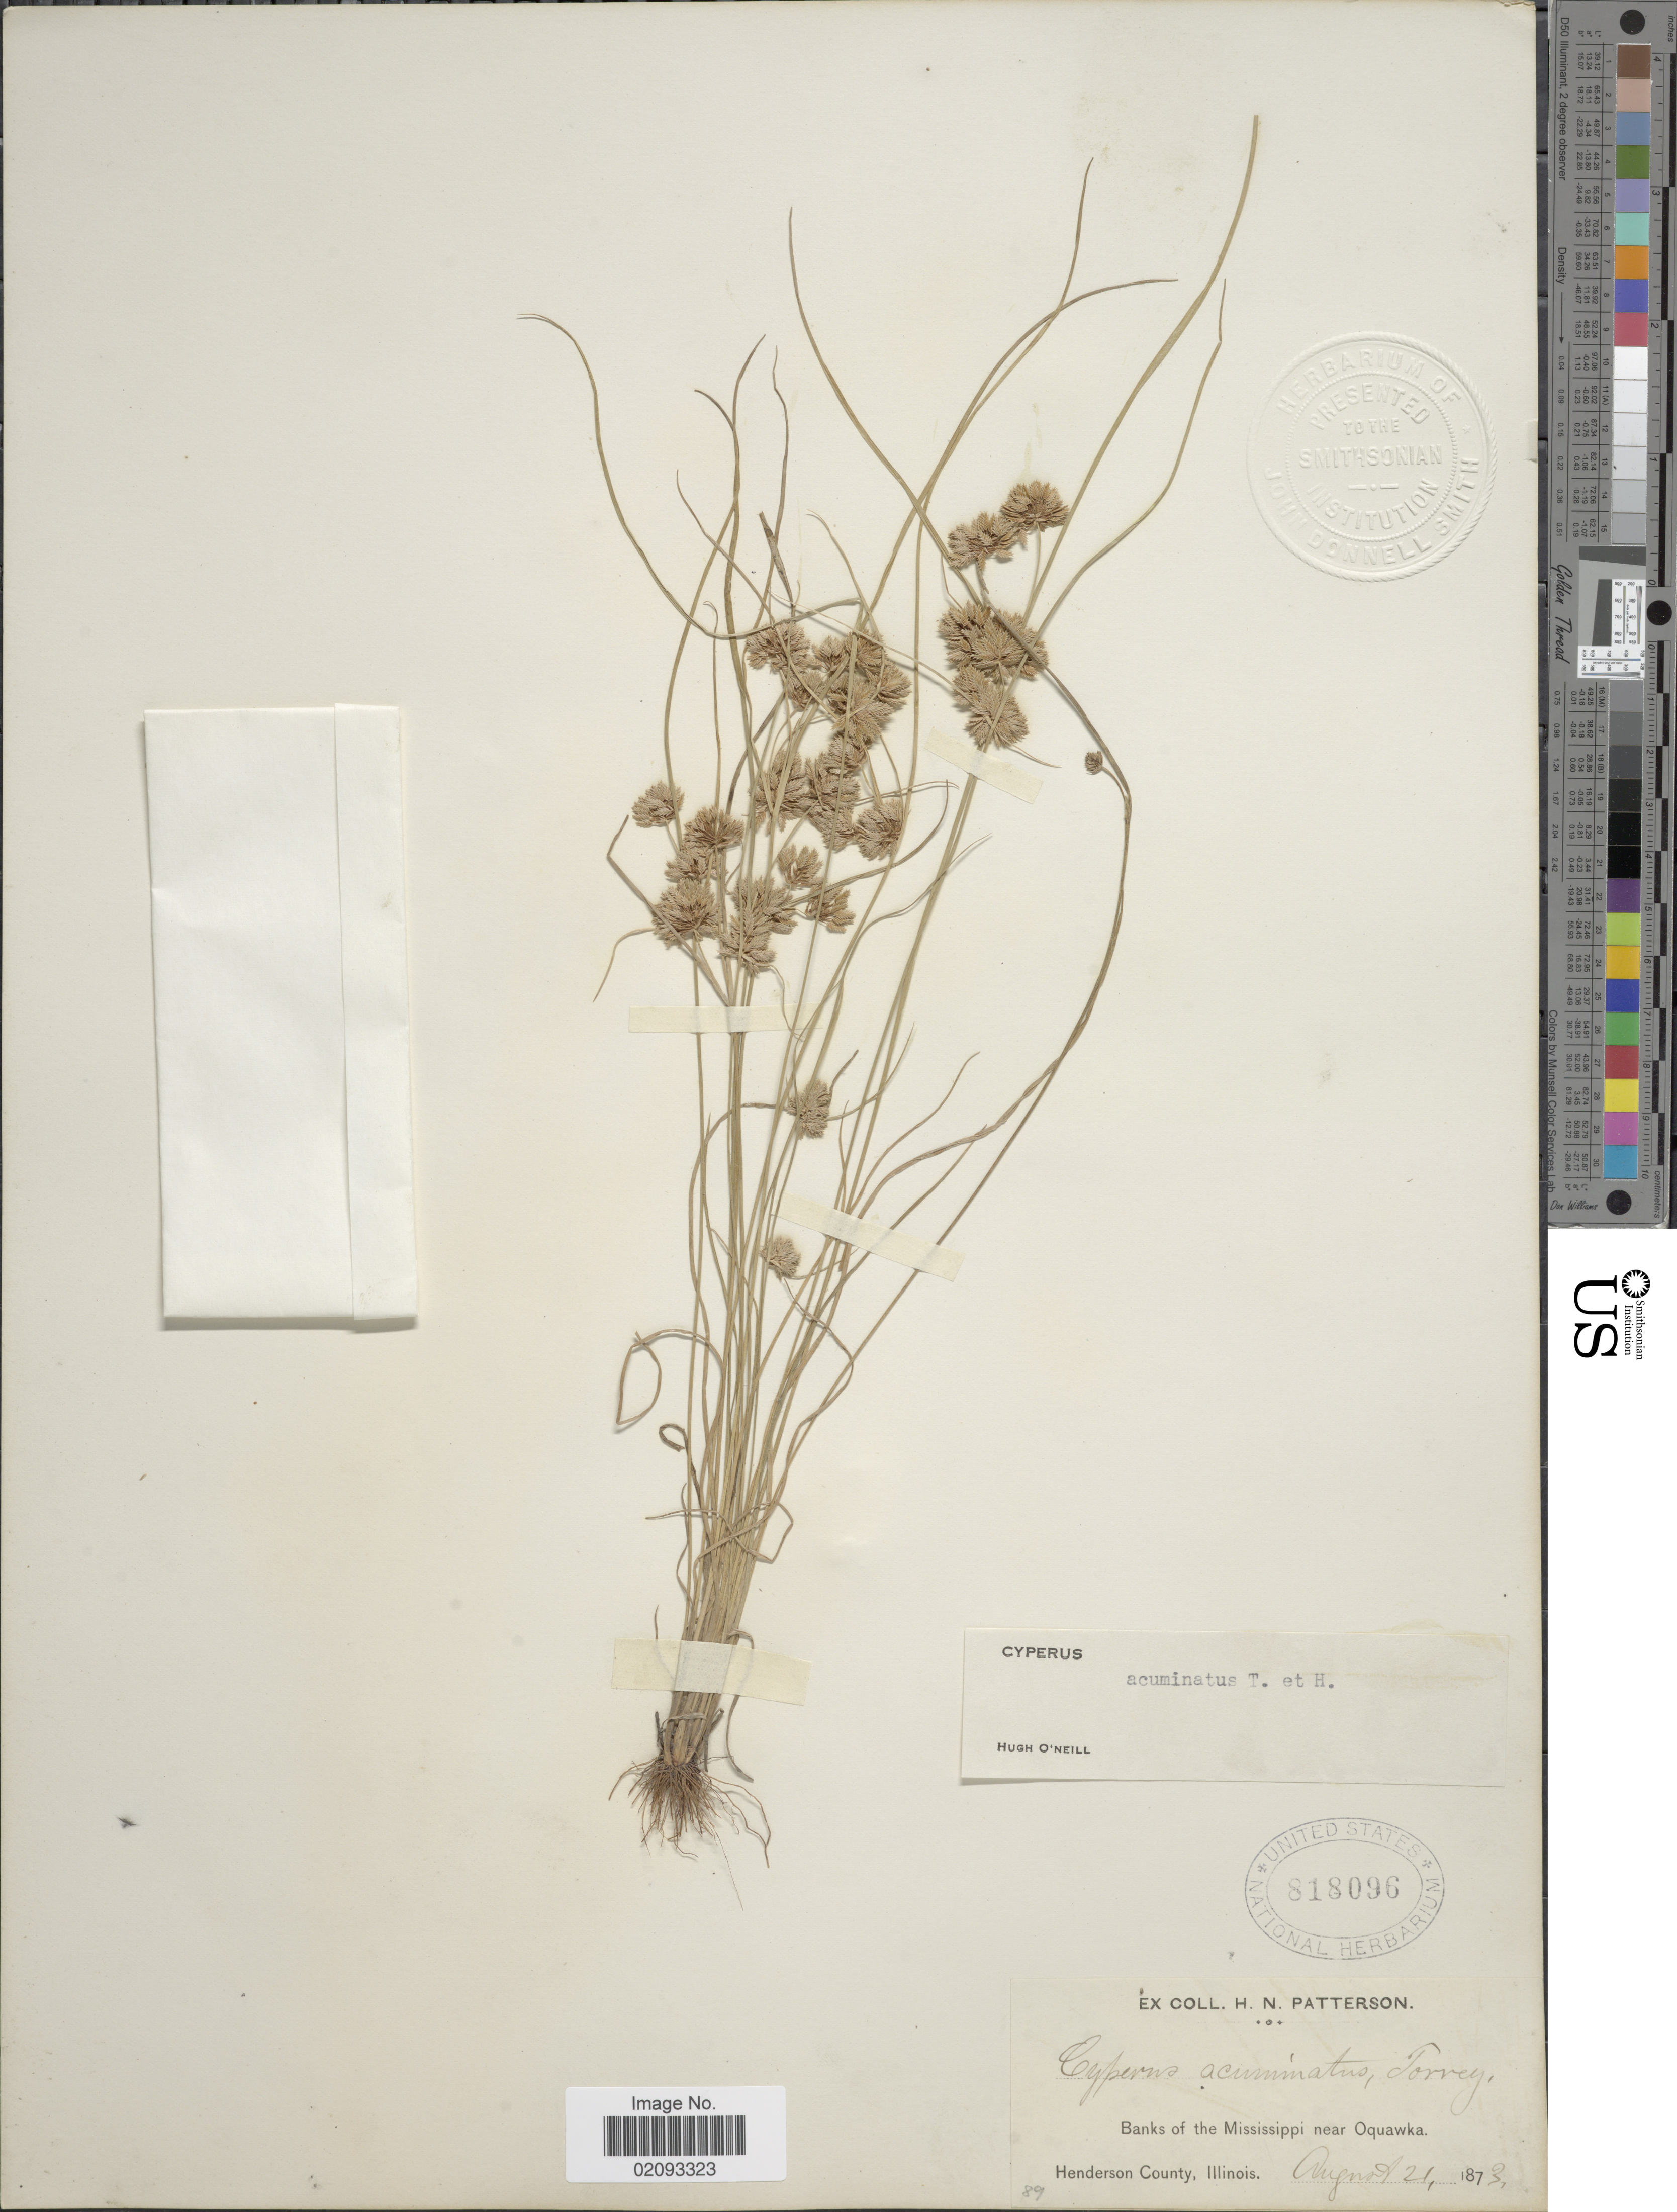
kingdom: Plantae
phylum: Tracheophyta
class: Liliopsida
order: Poales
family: Cyperaceae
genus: Cyperus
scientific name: Cyperus acuminatus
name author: Torr. & Hook.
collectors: H. N. Patterson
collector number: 89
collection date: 1873-08-21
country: United States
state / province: Illinois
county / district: Henderson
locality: Banks of the Mississippi near Oquawka. Henderson County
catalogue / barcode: US 818096